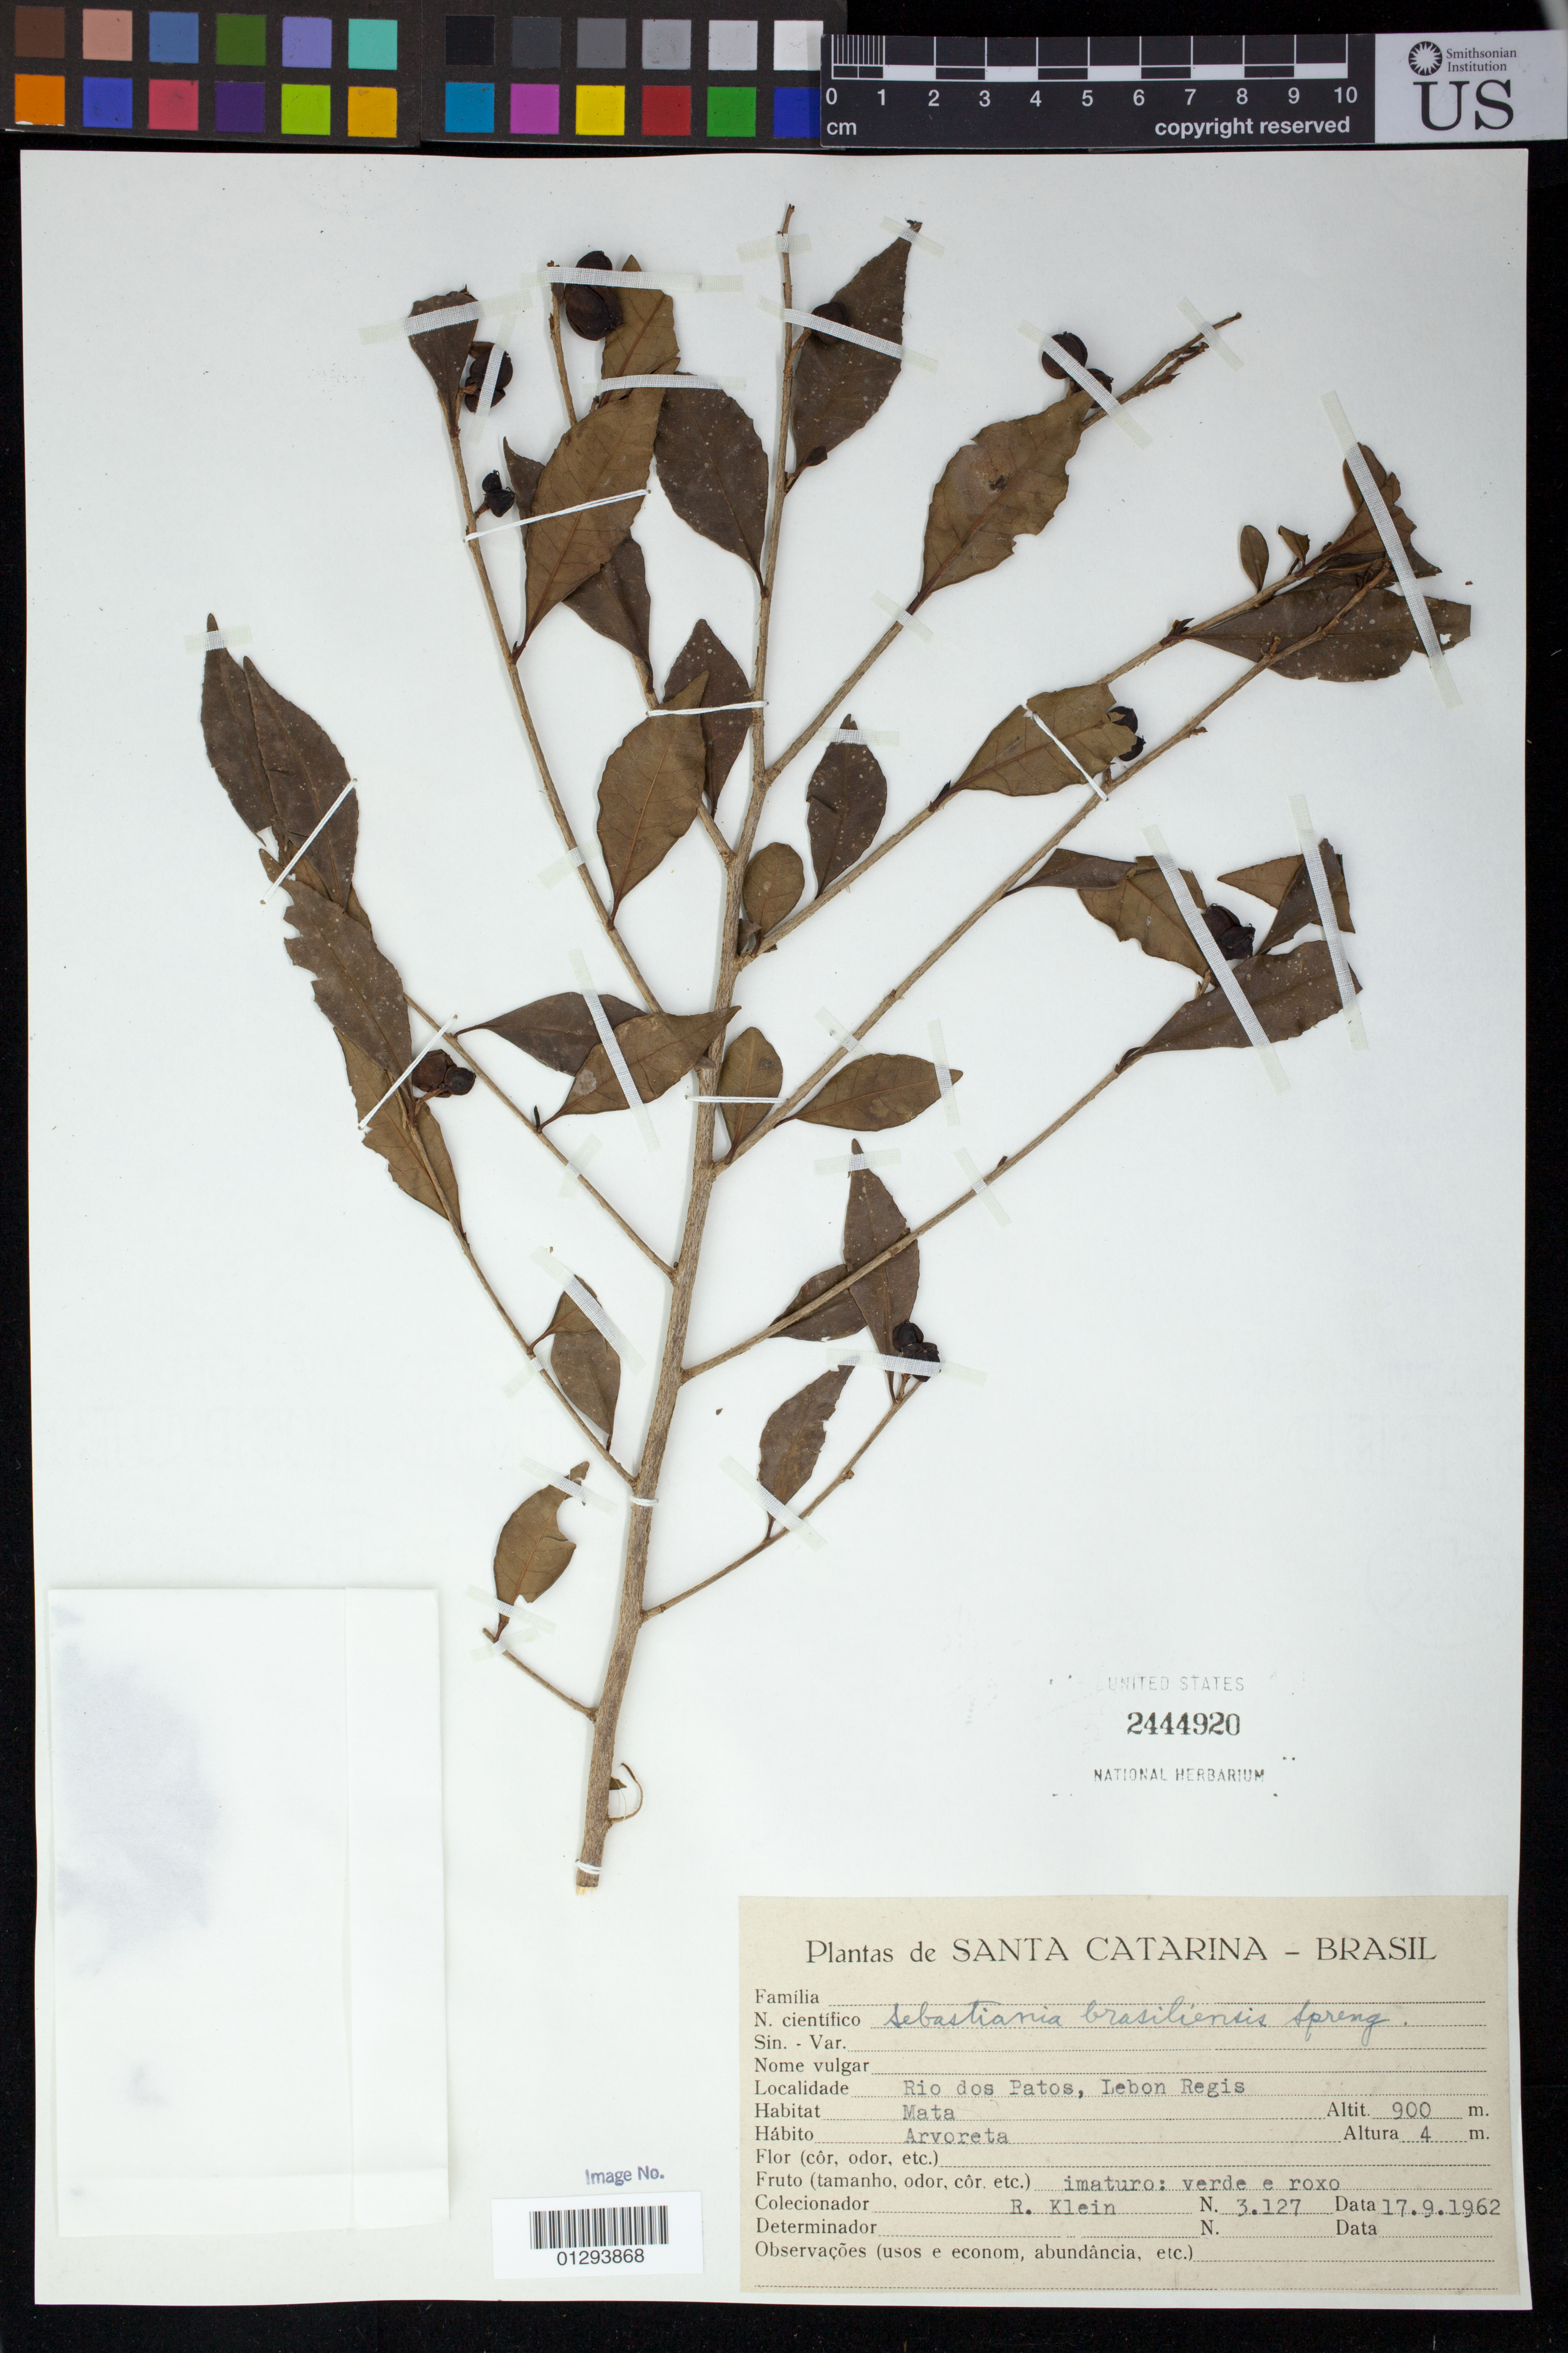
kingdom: Plantae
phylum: Tracheophyta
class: Magnoliopsida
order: Malpighiales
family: Euphorbiaceae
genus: Sebastiania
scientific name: Sebastiania brasiliensis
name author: Spreng.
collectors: R. M. Klein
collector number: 3127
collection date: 1962-09-17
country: Brazil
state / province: Santa Catarina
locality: Rio dos Patos, Lebon Regis.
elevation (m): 900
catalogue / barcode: US 2444920